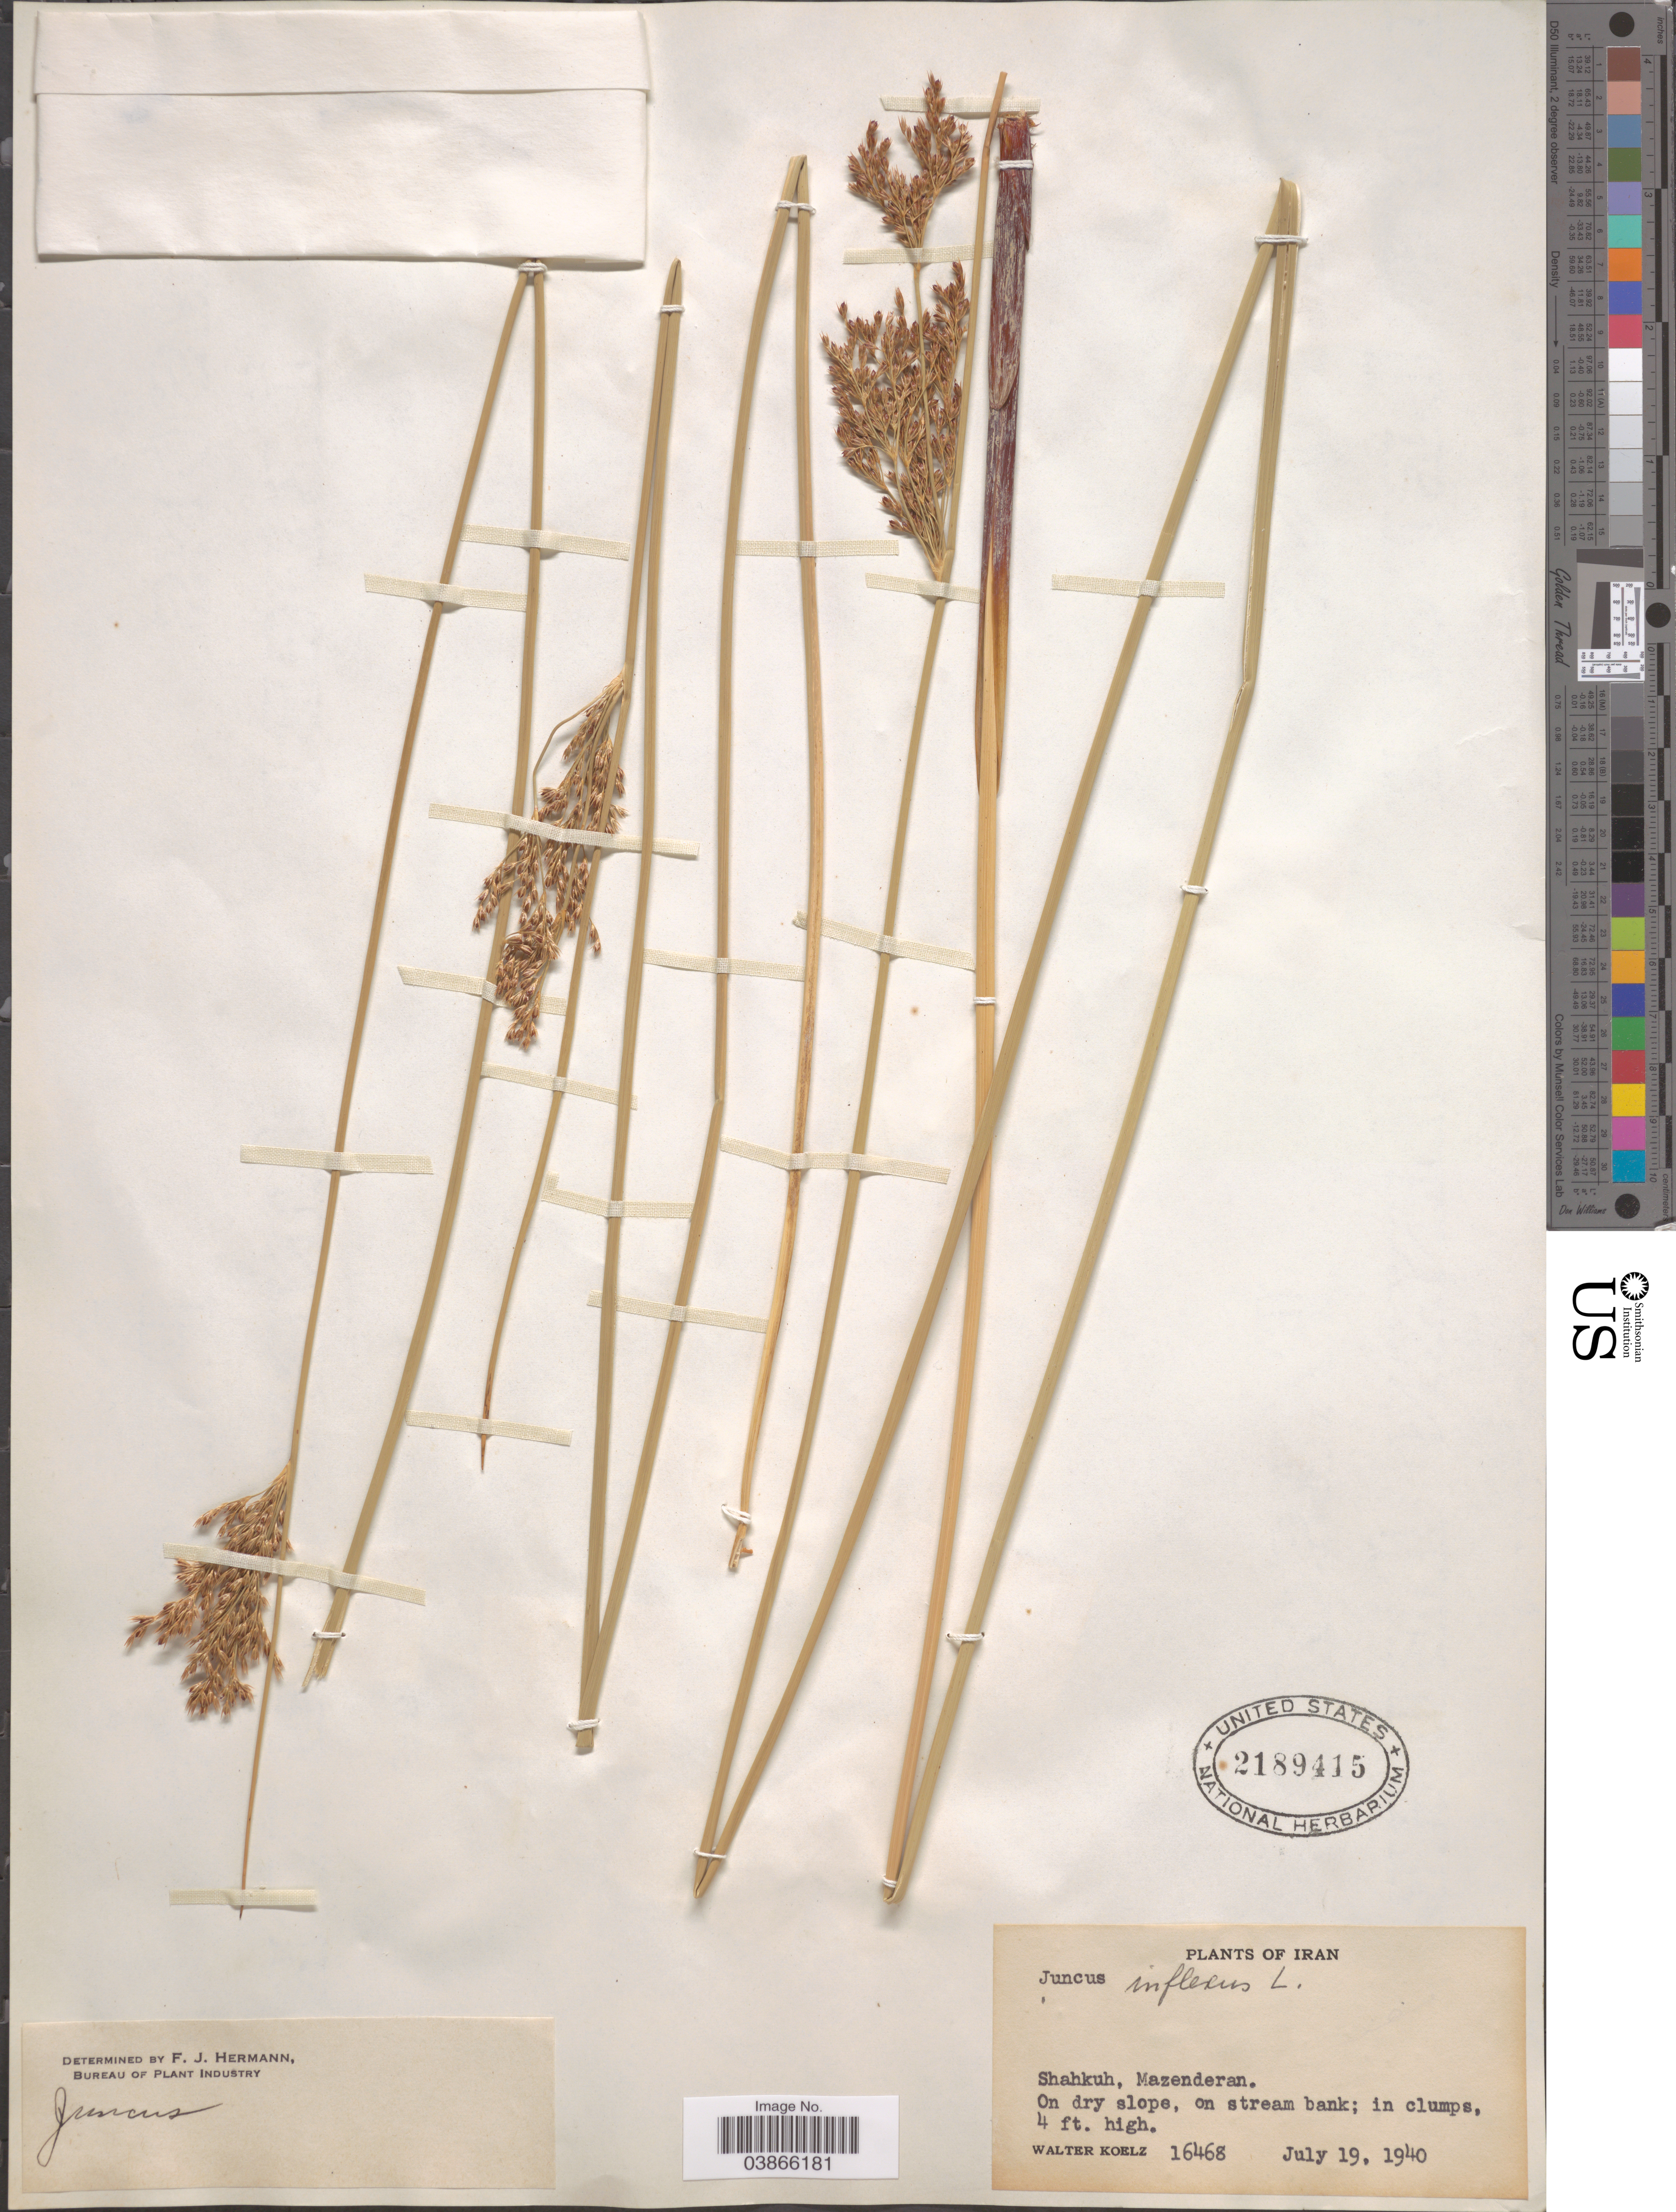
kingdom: Plantae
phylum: Tracheophyta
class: Liliopsida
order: Poales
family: Juncaceae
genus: Juncus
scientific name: Juncus inflexus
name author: L.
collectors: W. N. Koelz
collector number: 16468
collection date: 1940-07-19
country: Iran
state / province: Mazandaran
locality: Shahkuh, Mazenderan.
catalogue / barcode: US 2189415